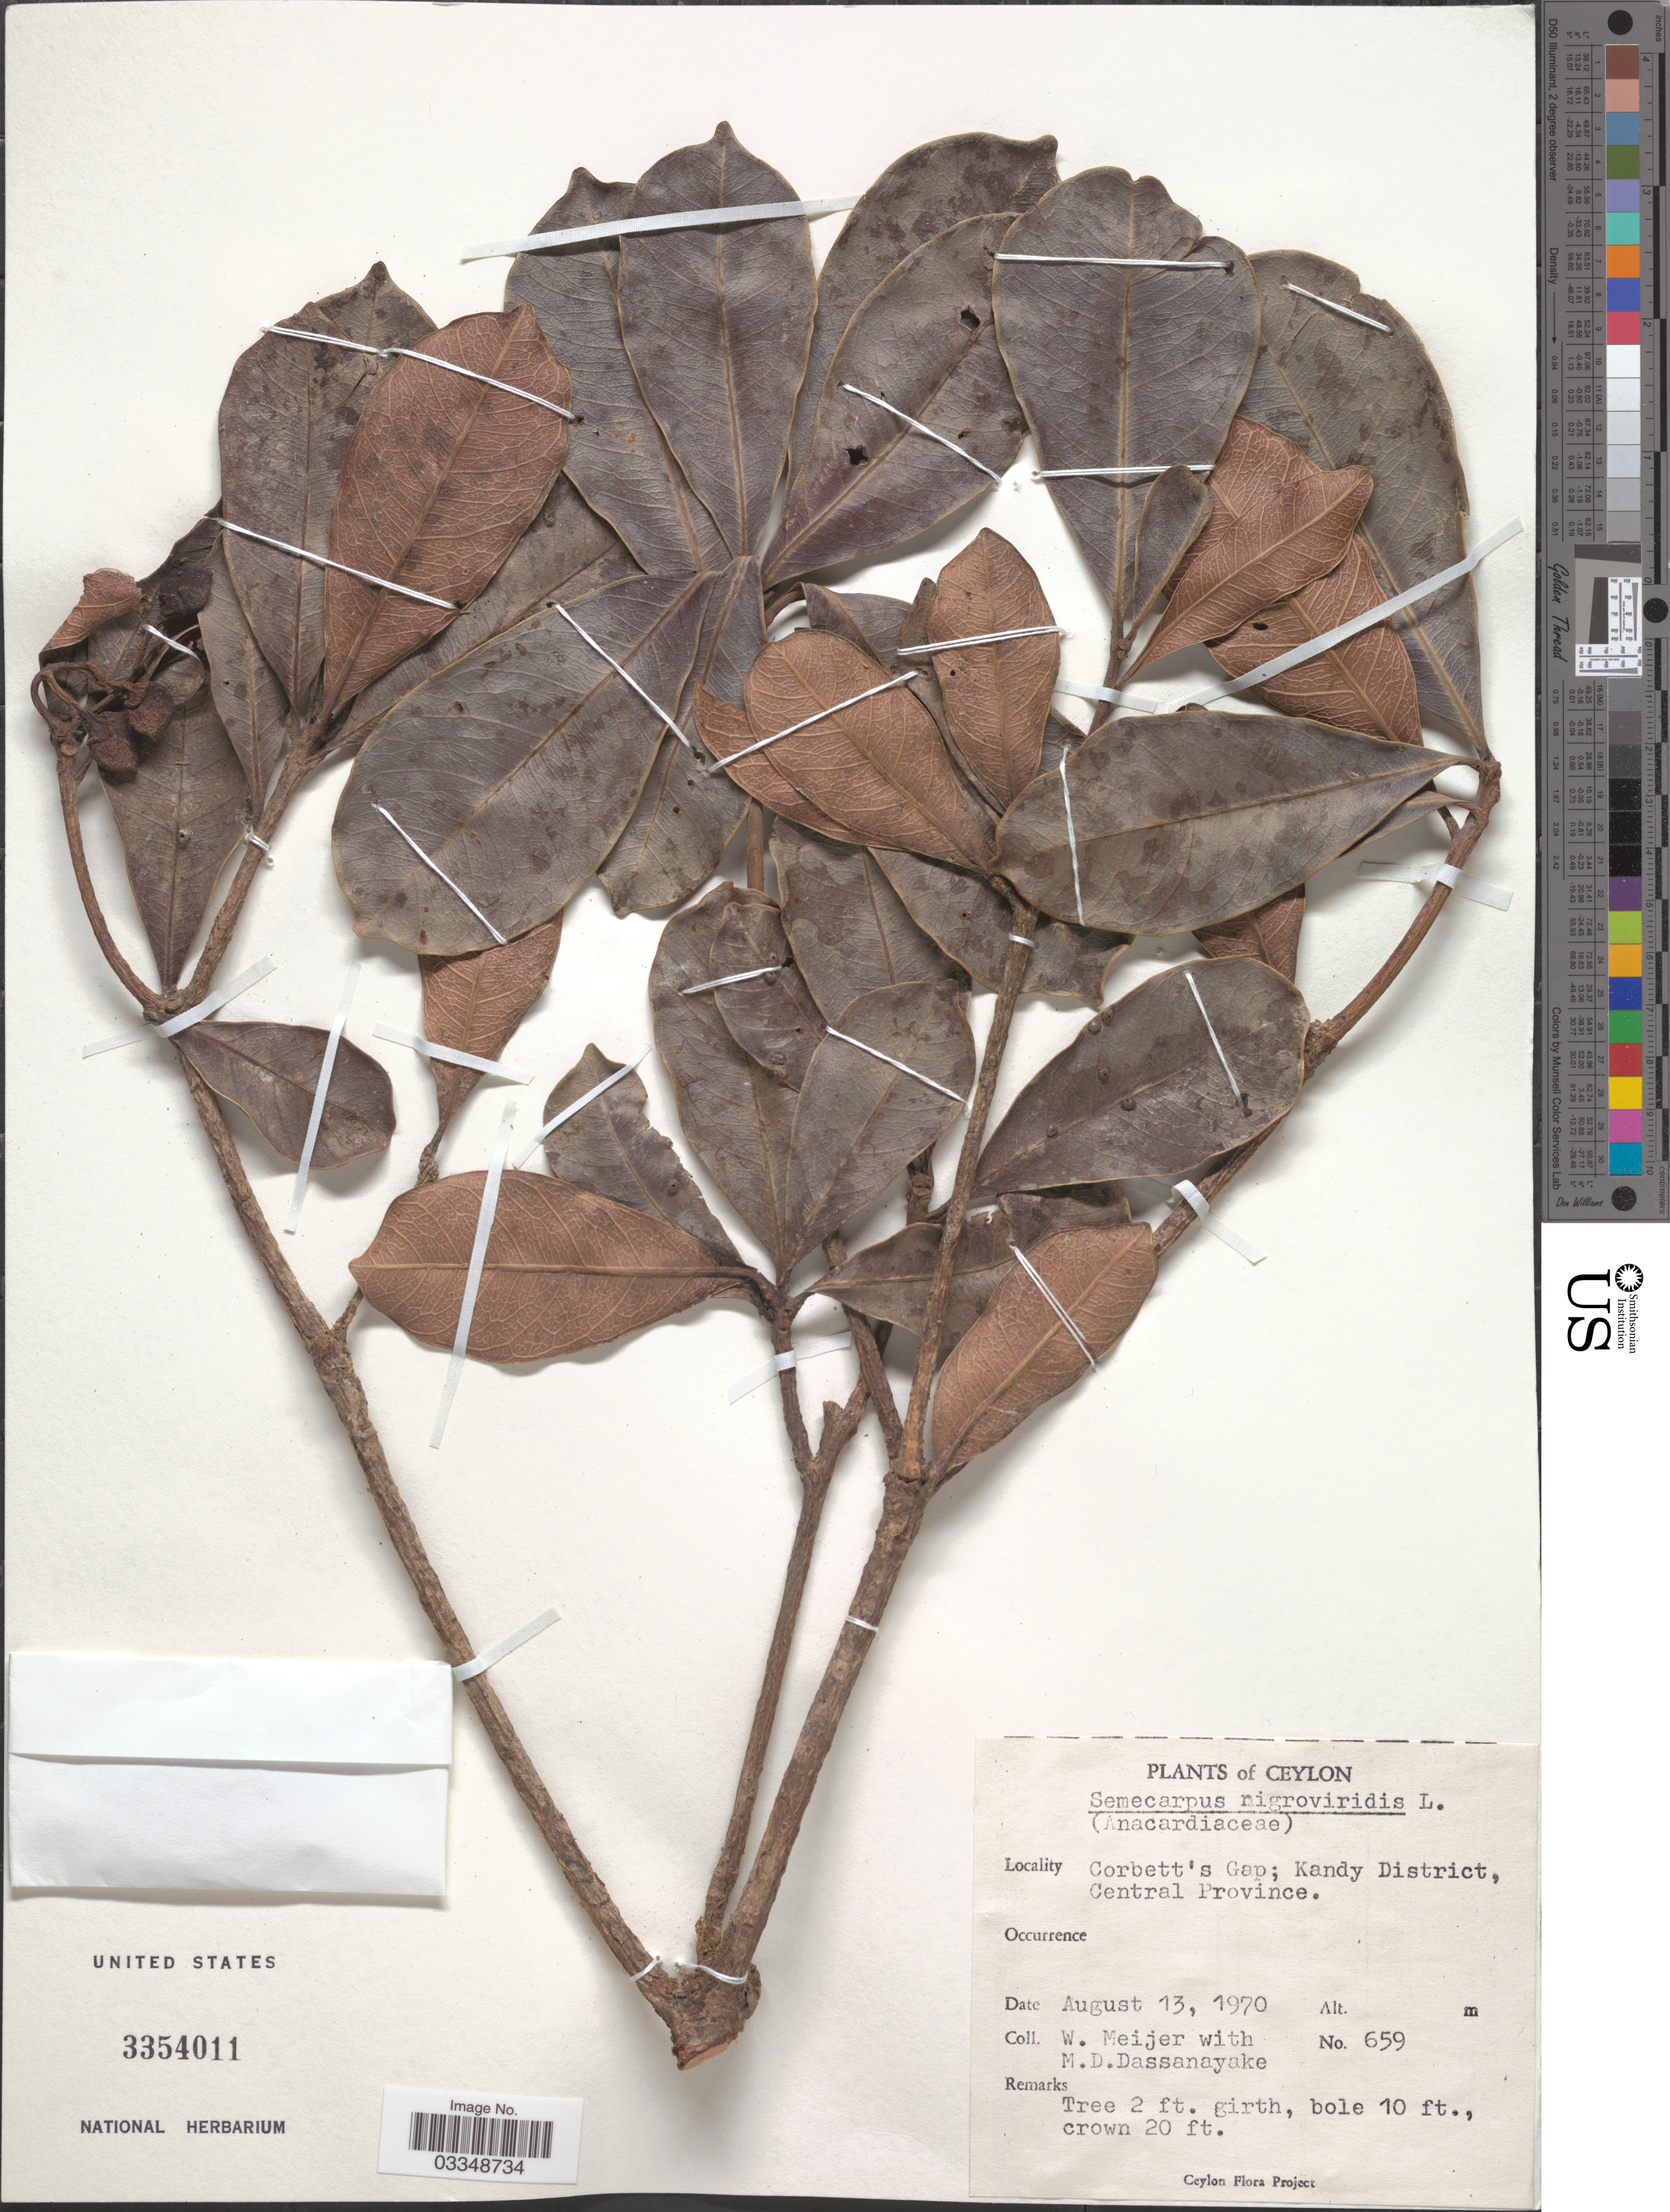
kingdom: Plantae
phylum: Tracheophyta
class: Magnoliopsida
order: Sapindales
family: Anacardiaceae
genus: Semecarpus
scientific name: Semecarpus nigroviridis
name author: Thwaites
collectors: W. Meijer & M. D. Dassanayake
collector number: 659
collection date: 1970-08-13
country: Sri Lanka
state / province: Central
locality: Ceylon. Corbett's Gap; Kandy District.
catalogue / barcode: US 3354011